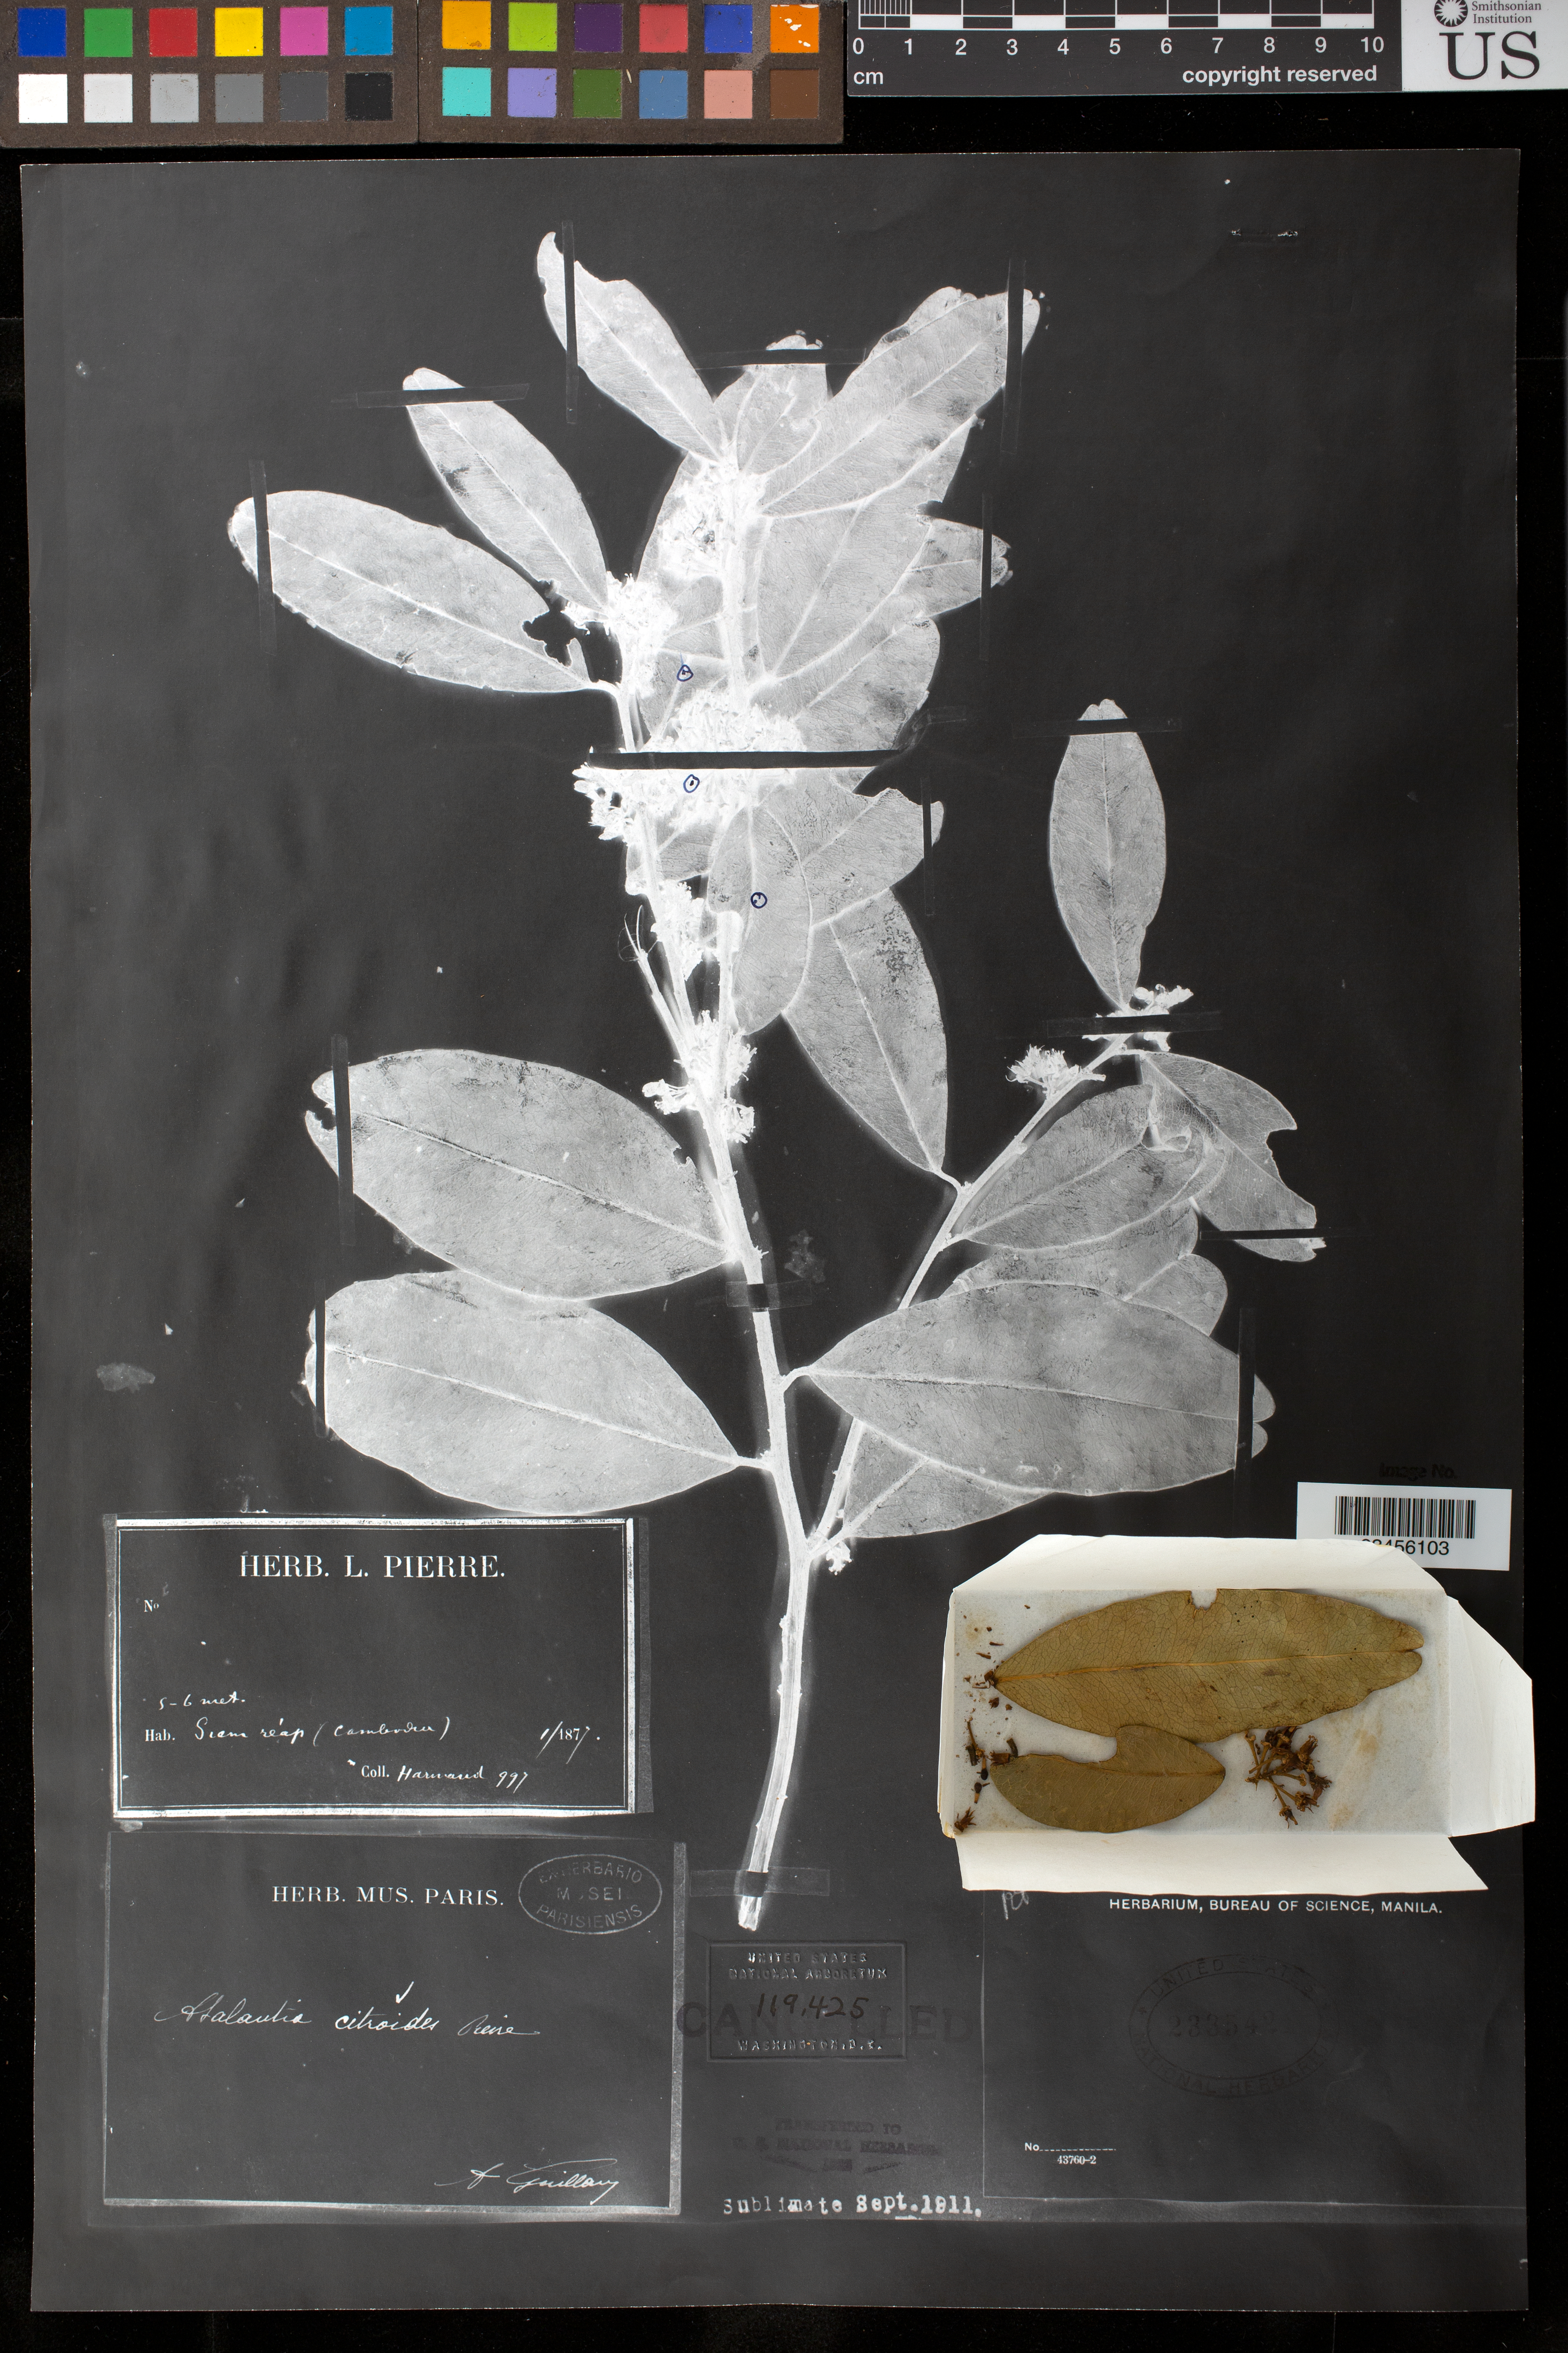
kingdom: Plantae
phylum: Tracheophyta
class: Magnoliopsida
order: Sapindales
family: Rutaceae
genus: Atalantia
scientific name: Atalantia citroides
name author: Pierre ex Guillaumin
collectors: Harmand, --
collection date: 1877-01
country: Cambodia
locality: Siem Reap.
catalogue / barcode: US 233542